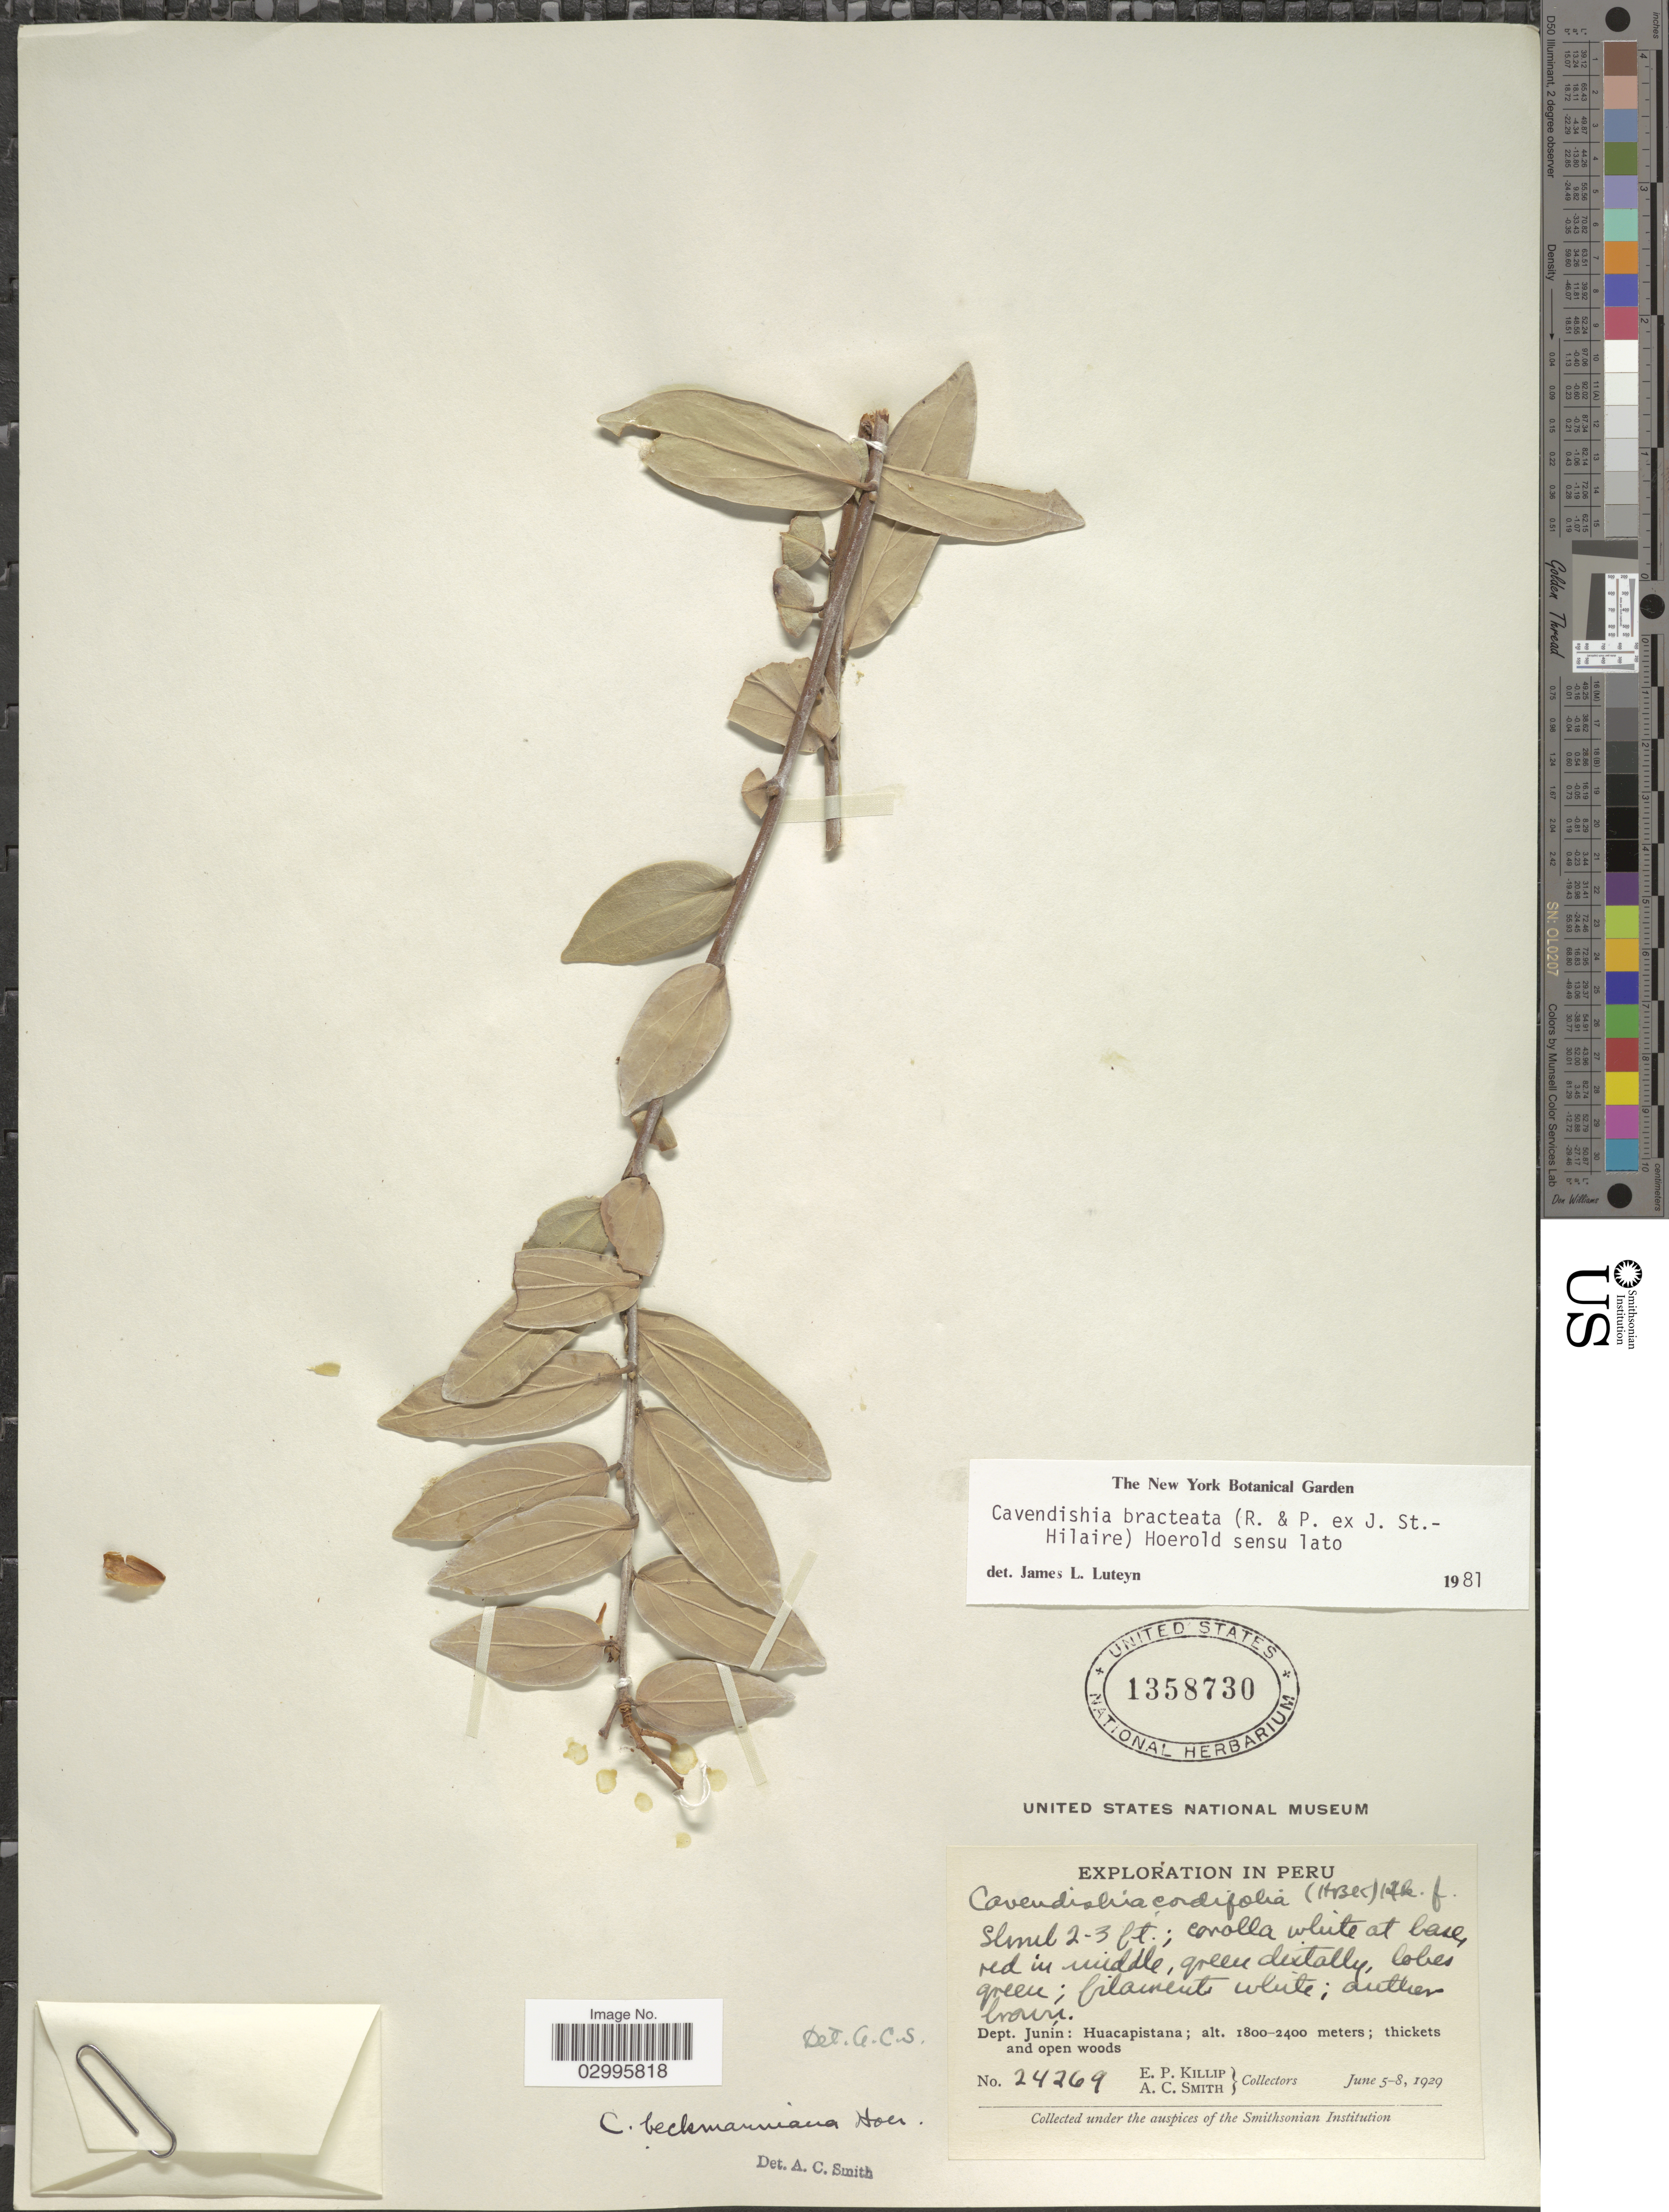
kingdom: Plantae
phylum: Tracheophyta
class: Magnoliopsida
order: Ericales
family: Ericaceae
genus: Cavendishia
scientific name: Cavendishia bracteata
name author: (Ruiz & Pav. ex J. St.-Hil.) Hoerold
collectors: E. P. Killip & A. C. Smith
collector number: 24269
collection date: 1929-06-05/1929-06-08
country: Peru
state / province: Junín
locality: Dept. Junín.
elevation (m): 1800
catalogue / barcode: US 1358730